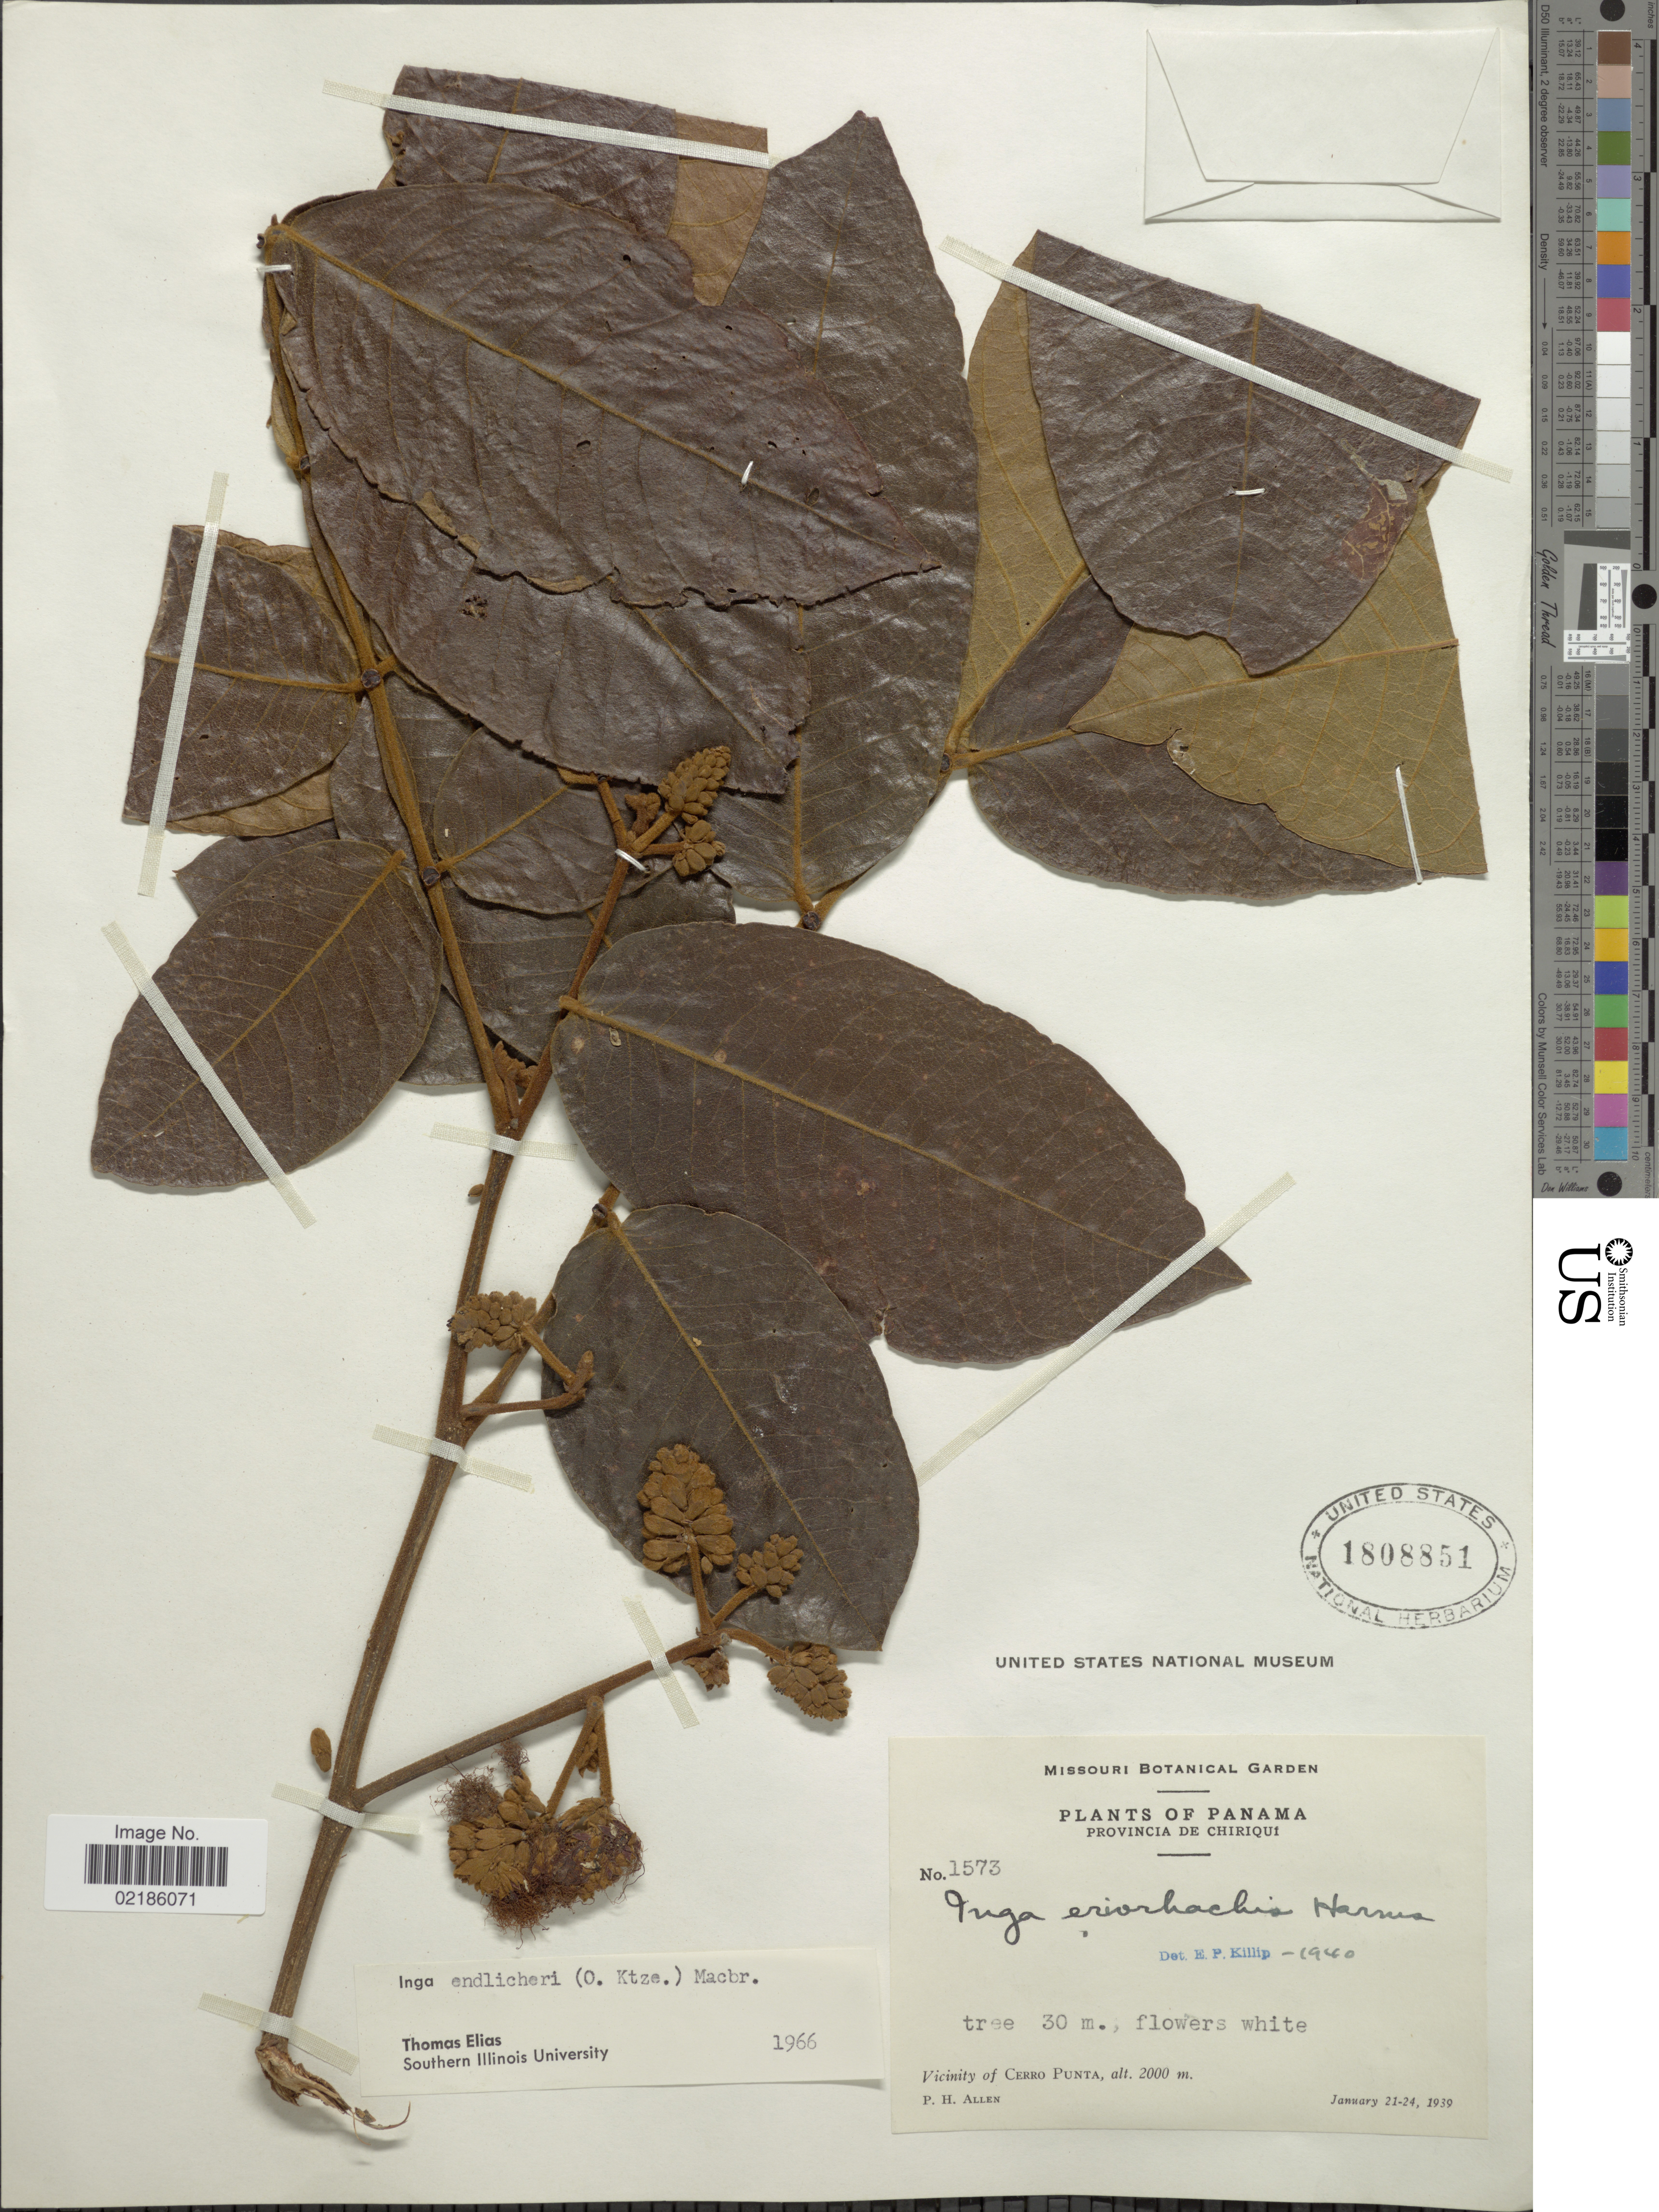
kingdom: Plantae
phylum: Tracheophyta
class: Magnoliopsida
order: Fabales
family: Fabaceae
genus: Inga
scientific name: Inga endlicheri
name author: (Kuntze) J.F. Macbr.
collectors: P. H. Allen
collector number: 1573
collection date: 1939-01-21/1939-01-24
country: Panama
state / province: Chiriqui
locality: Vicinity of Cerro Punta.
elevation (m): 2000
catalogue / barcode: US 1808851